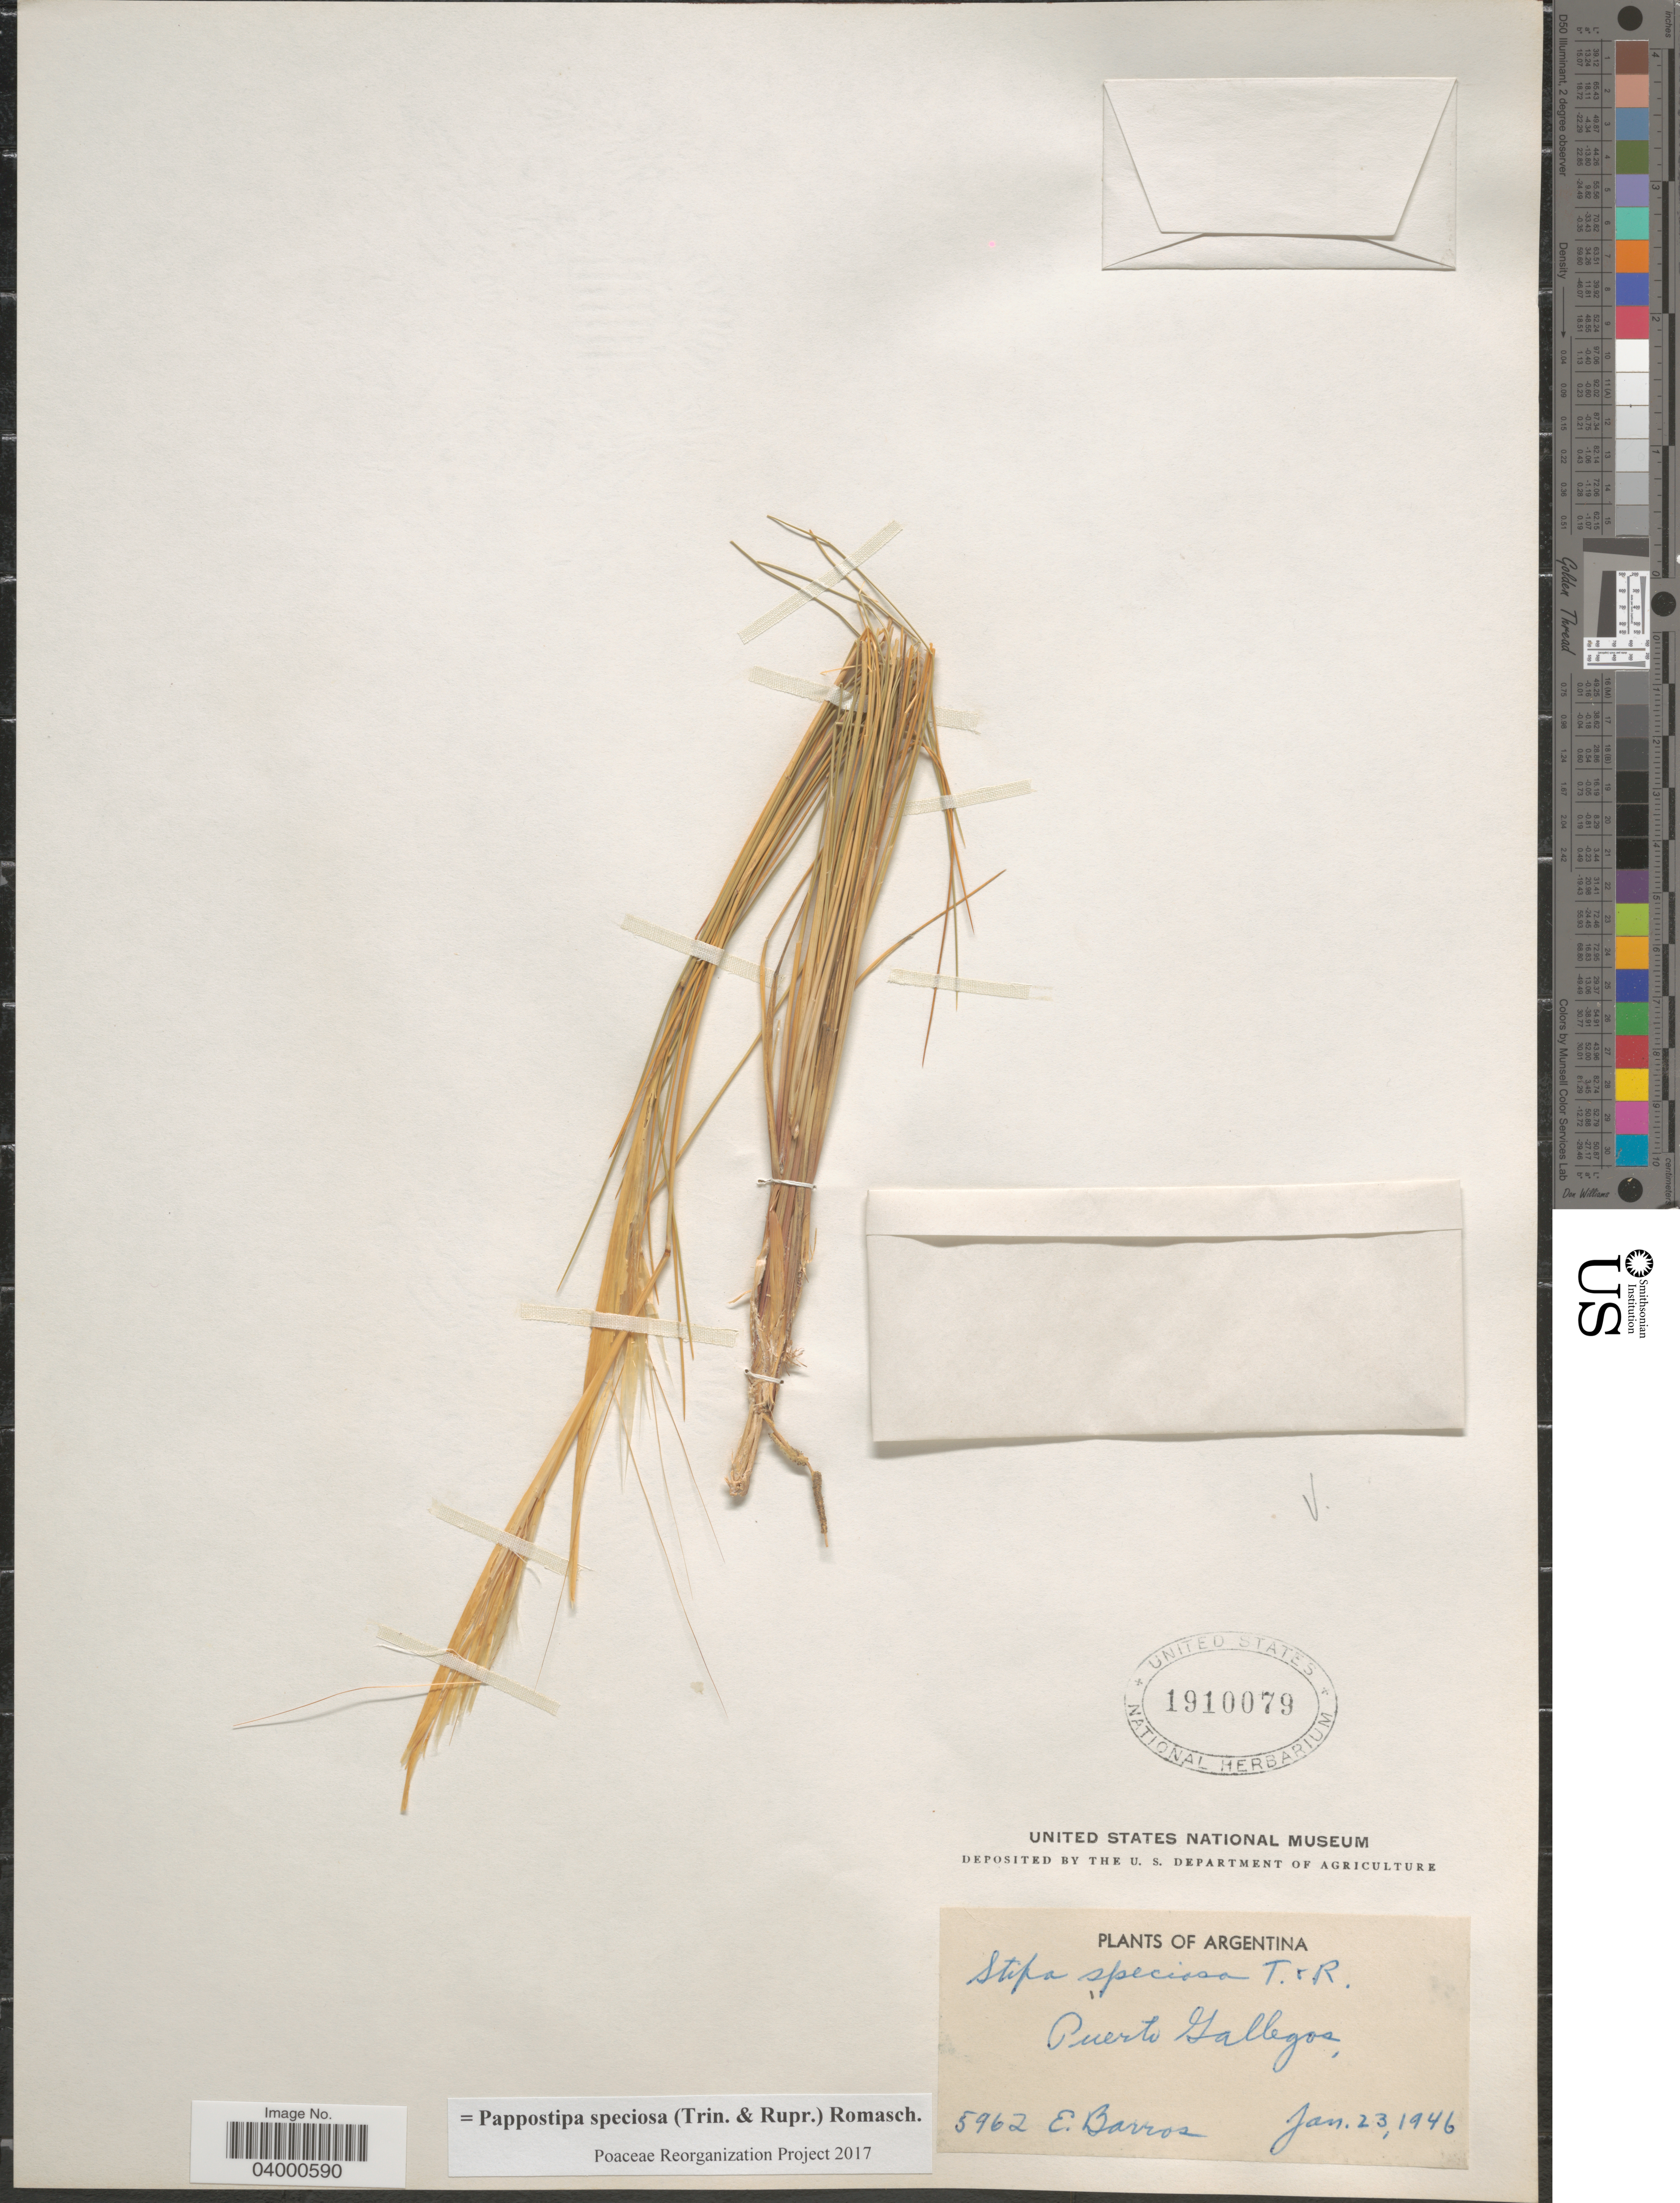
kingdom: Plantae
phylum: Tracheophyta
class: Liliopsida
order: Poales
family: Poaceae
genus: Pappostipa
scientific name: Pappostipa speciosa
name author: (Trin. & Rupr.) Romasch.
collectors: E. Barros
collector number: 5962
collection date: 1946-01-23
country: Argentina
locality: Puerto Gallegos.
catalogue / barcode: US 1910079